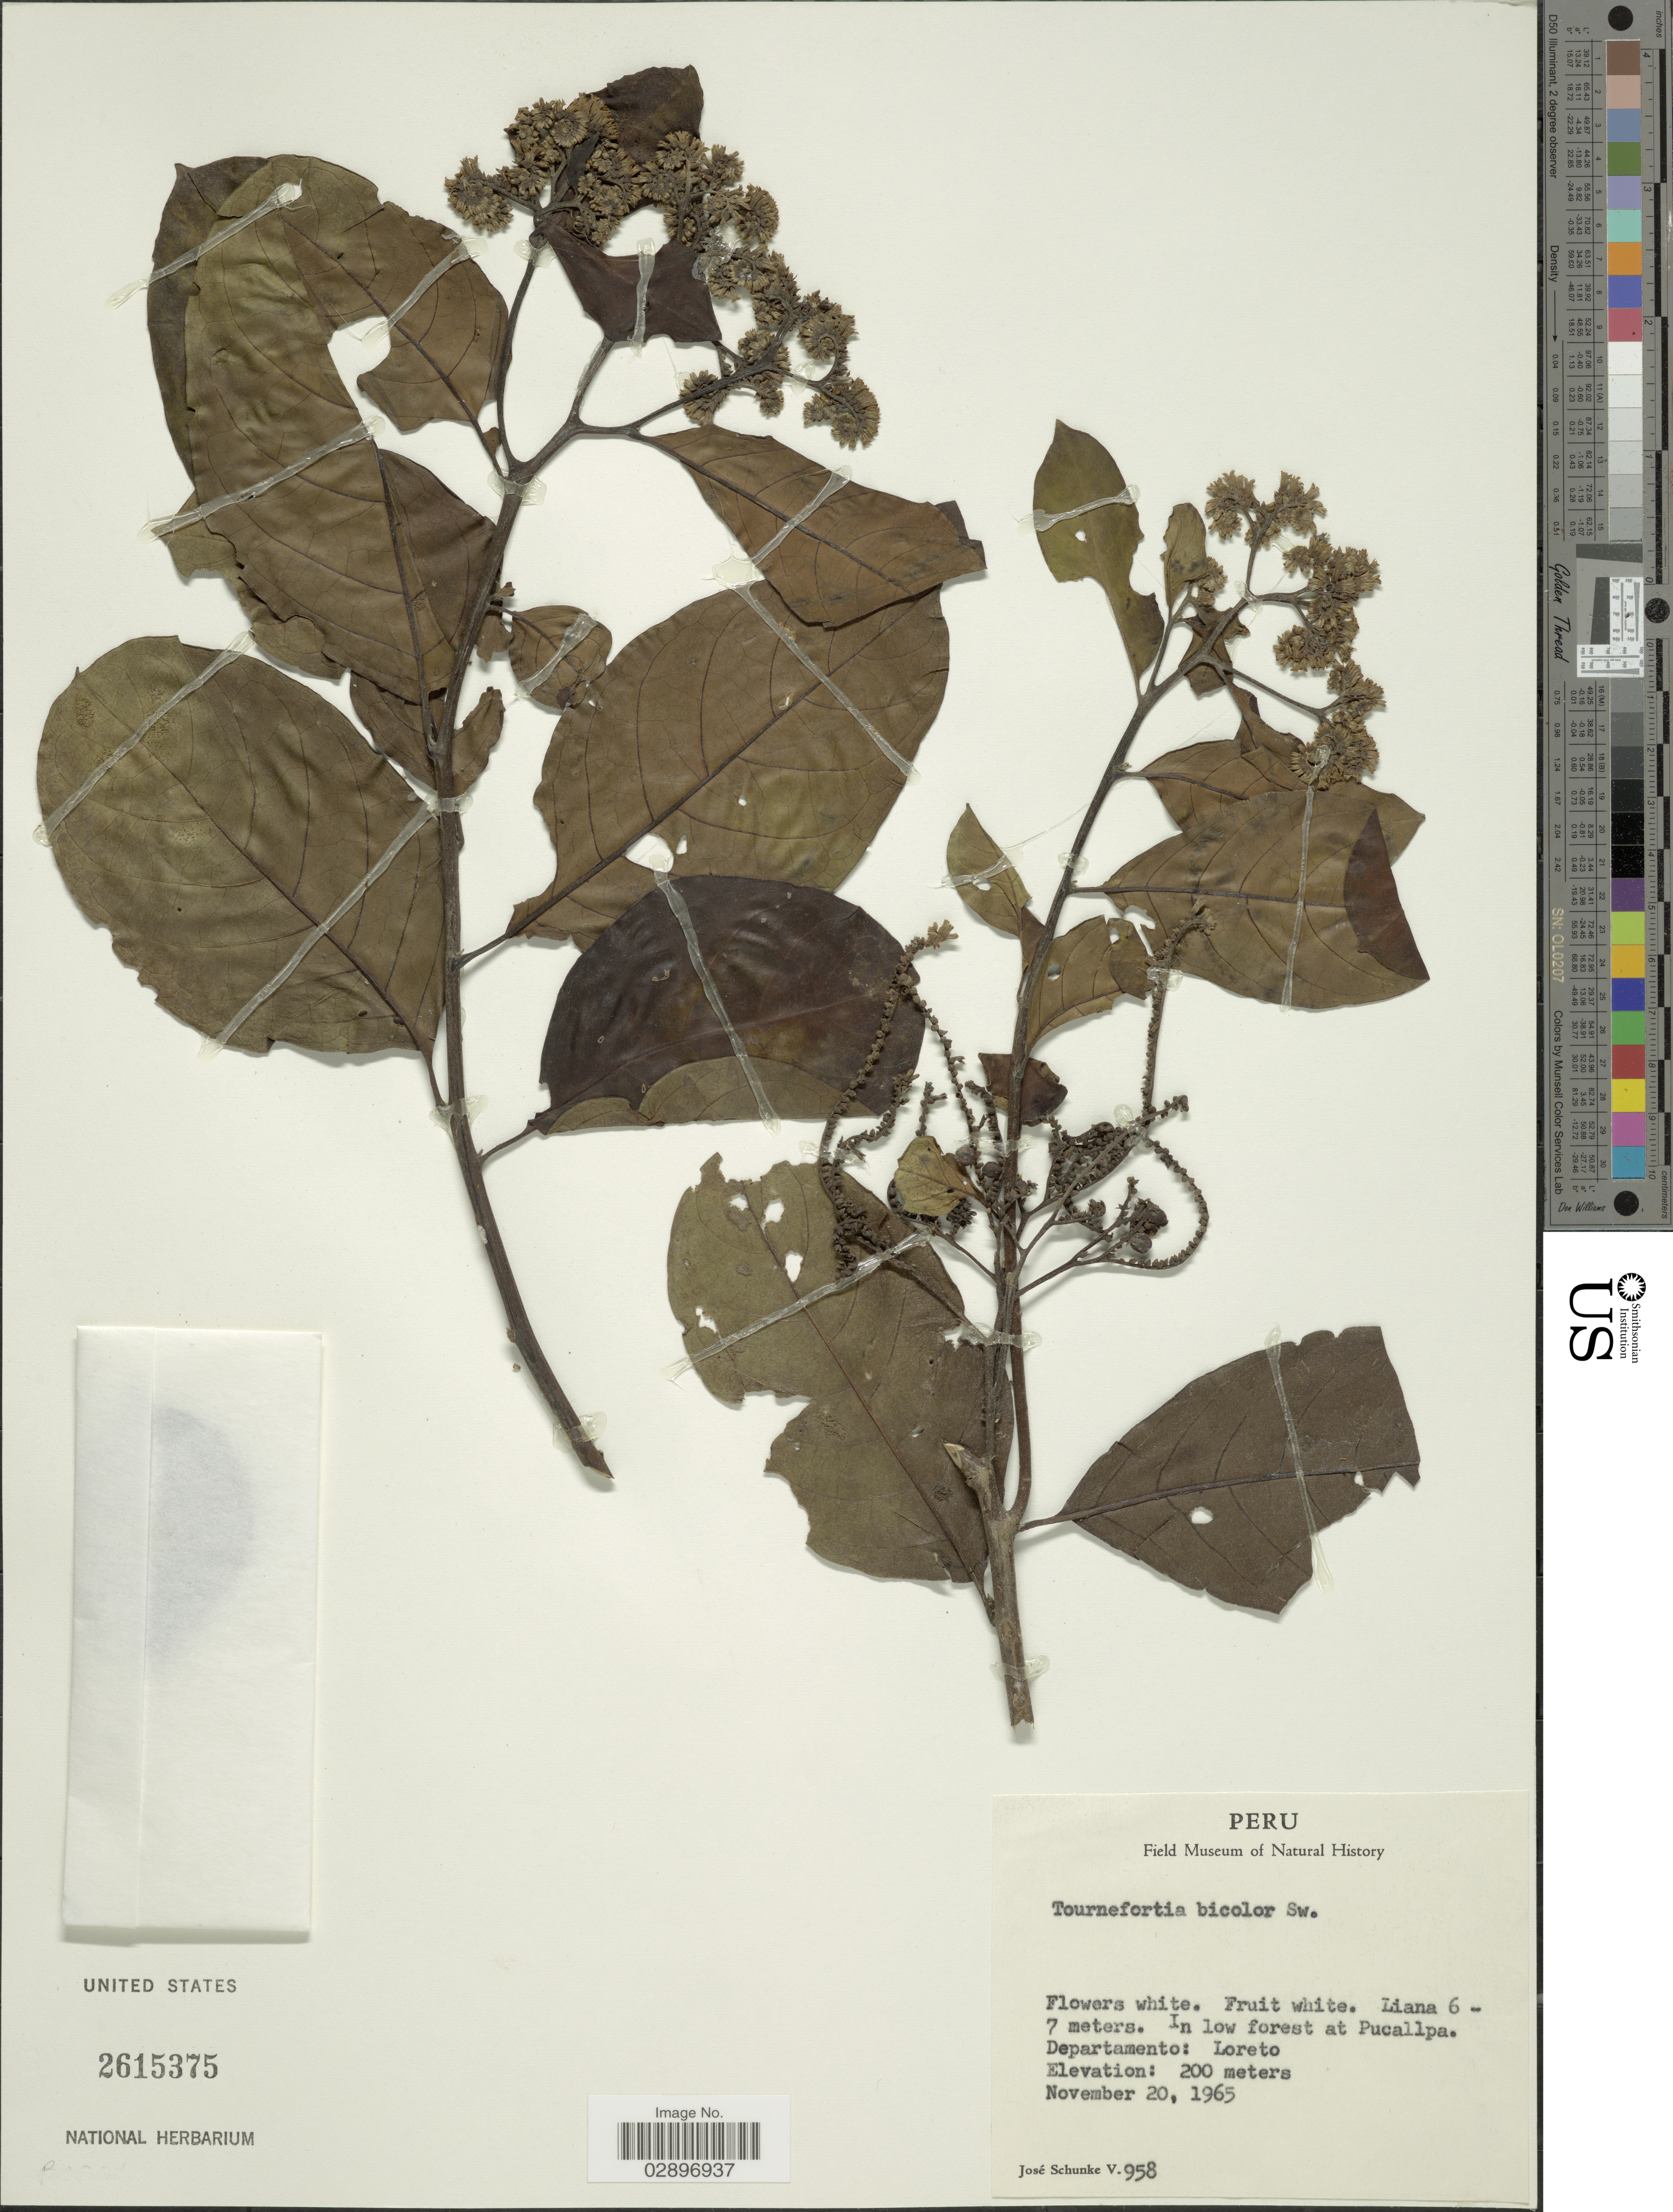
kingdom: Plantae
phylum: Tracheophyta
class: Magnoliopsida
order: Boraginales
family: Heliotropiaceae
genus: Tournefortia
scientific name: Tournefortia bicolor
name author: Sw.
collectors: J. Schunke Vigo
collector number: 958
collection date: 1965-11-20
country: Peru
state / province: Loreto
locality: Departamento: Loreto.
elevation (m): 200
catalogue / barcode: US 2615375